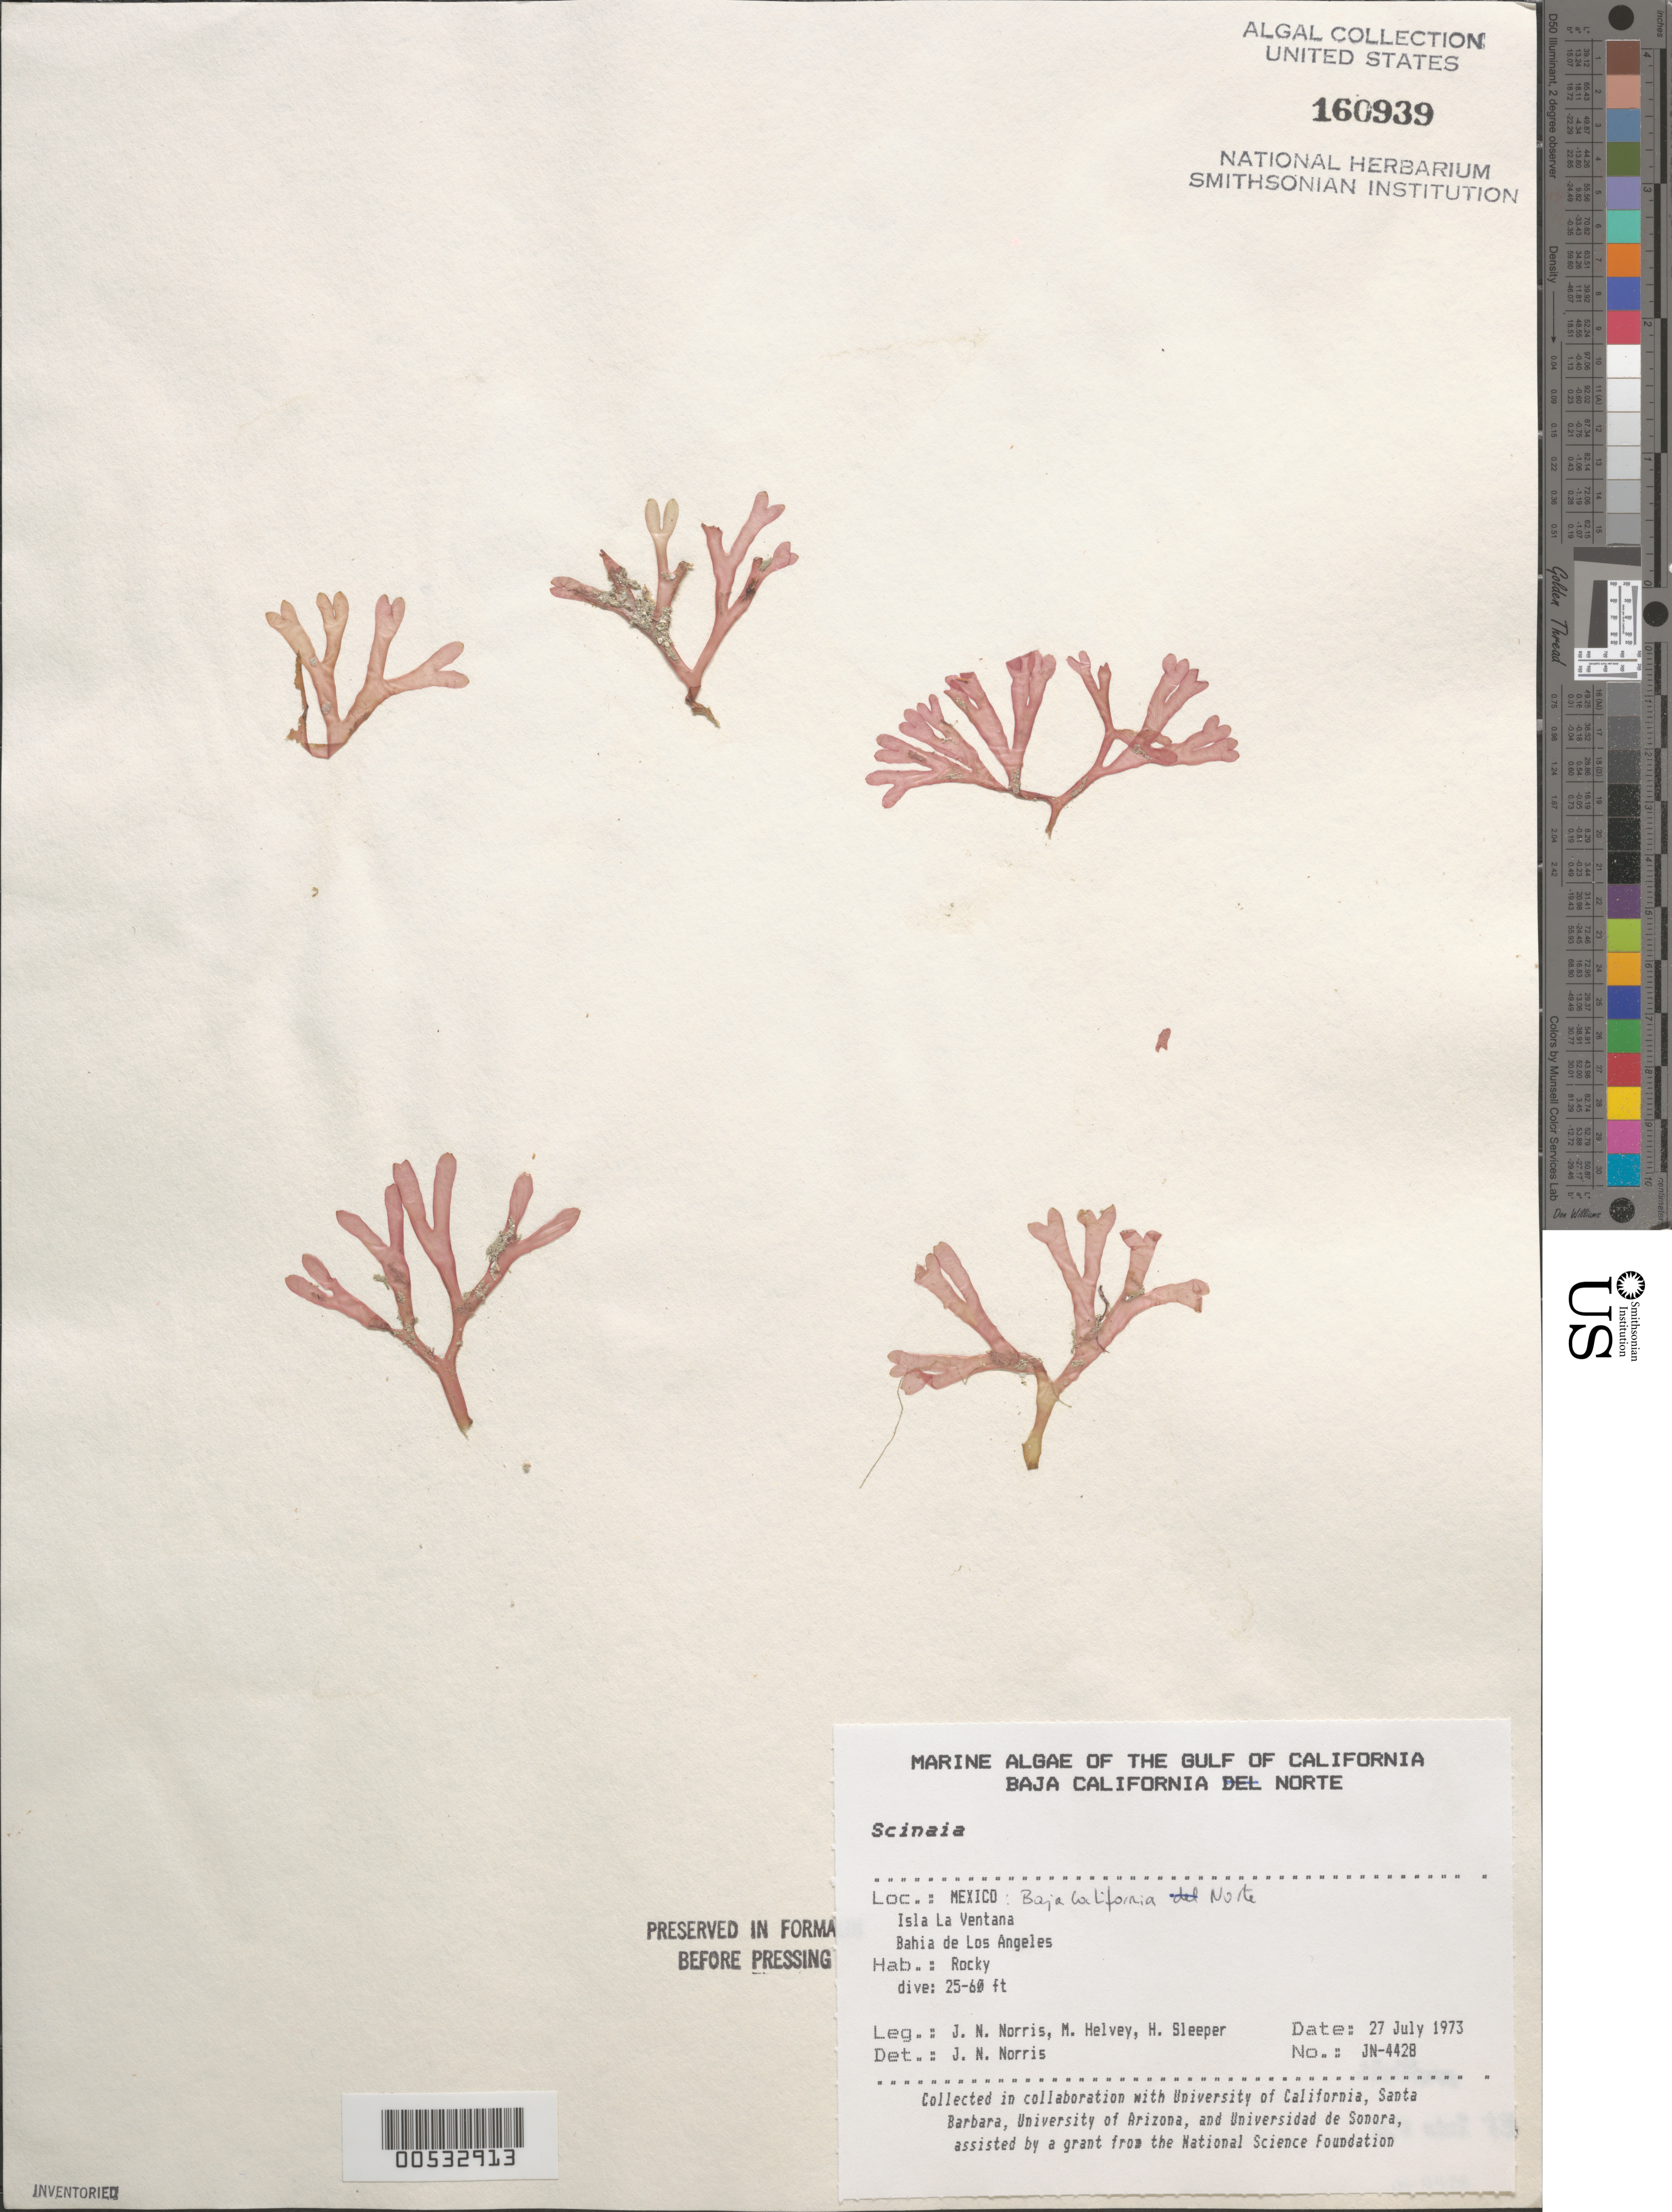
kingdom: Plantae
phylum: Rhodophyta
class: Florideophyceae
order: Nemaliales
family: Scinaiaceae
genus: Scinaia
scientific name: Scinaia sp.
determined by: Norris, James N.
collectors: J. N. Norris, M. Helvey & H. Sleeper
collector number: JN-4428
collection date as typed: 27 Jul 1973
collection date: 1973-07-27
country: Mexico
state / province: Baja California Norte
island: Isla la Ventana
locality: Bahia de Los Angeles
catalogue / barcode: US 160939